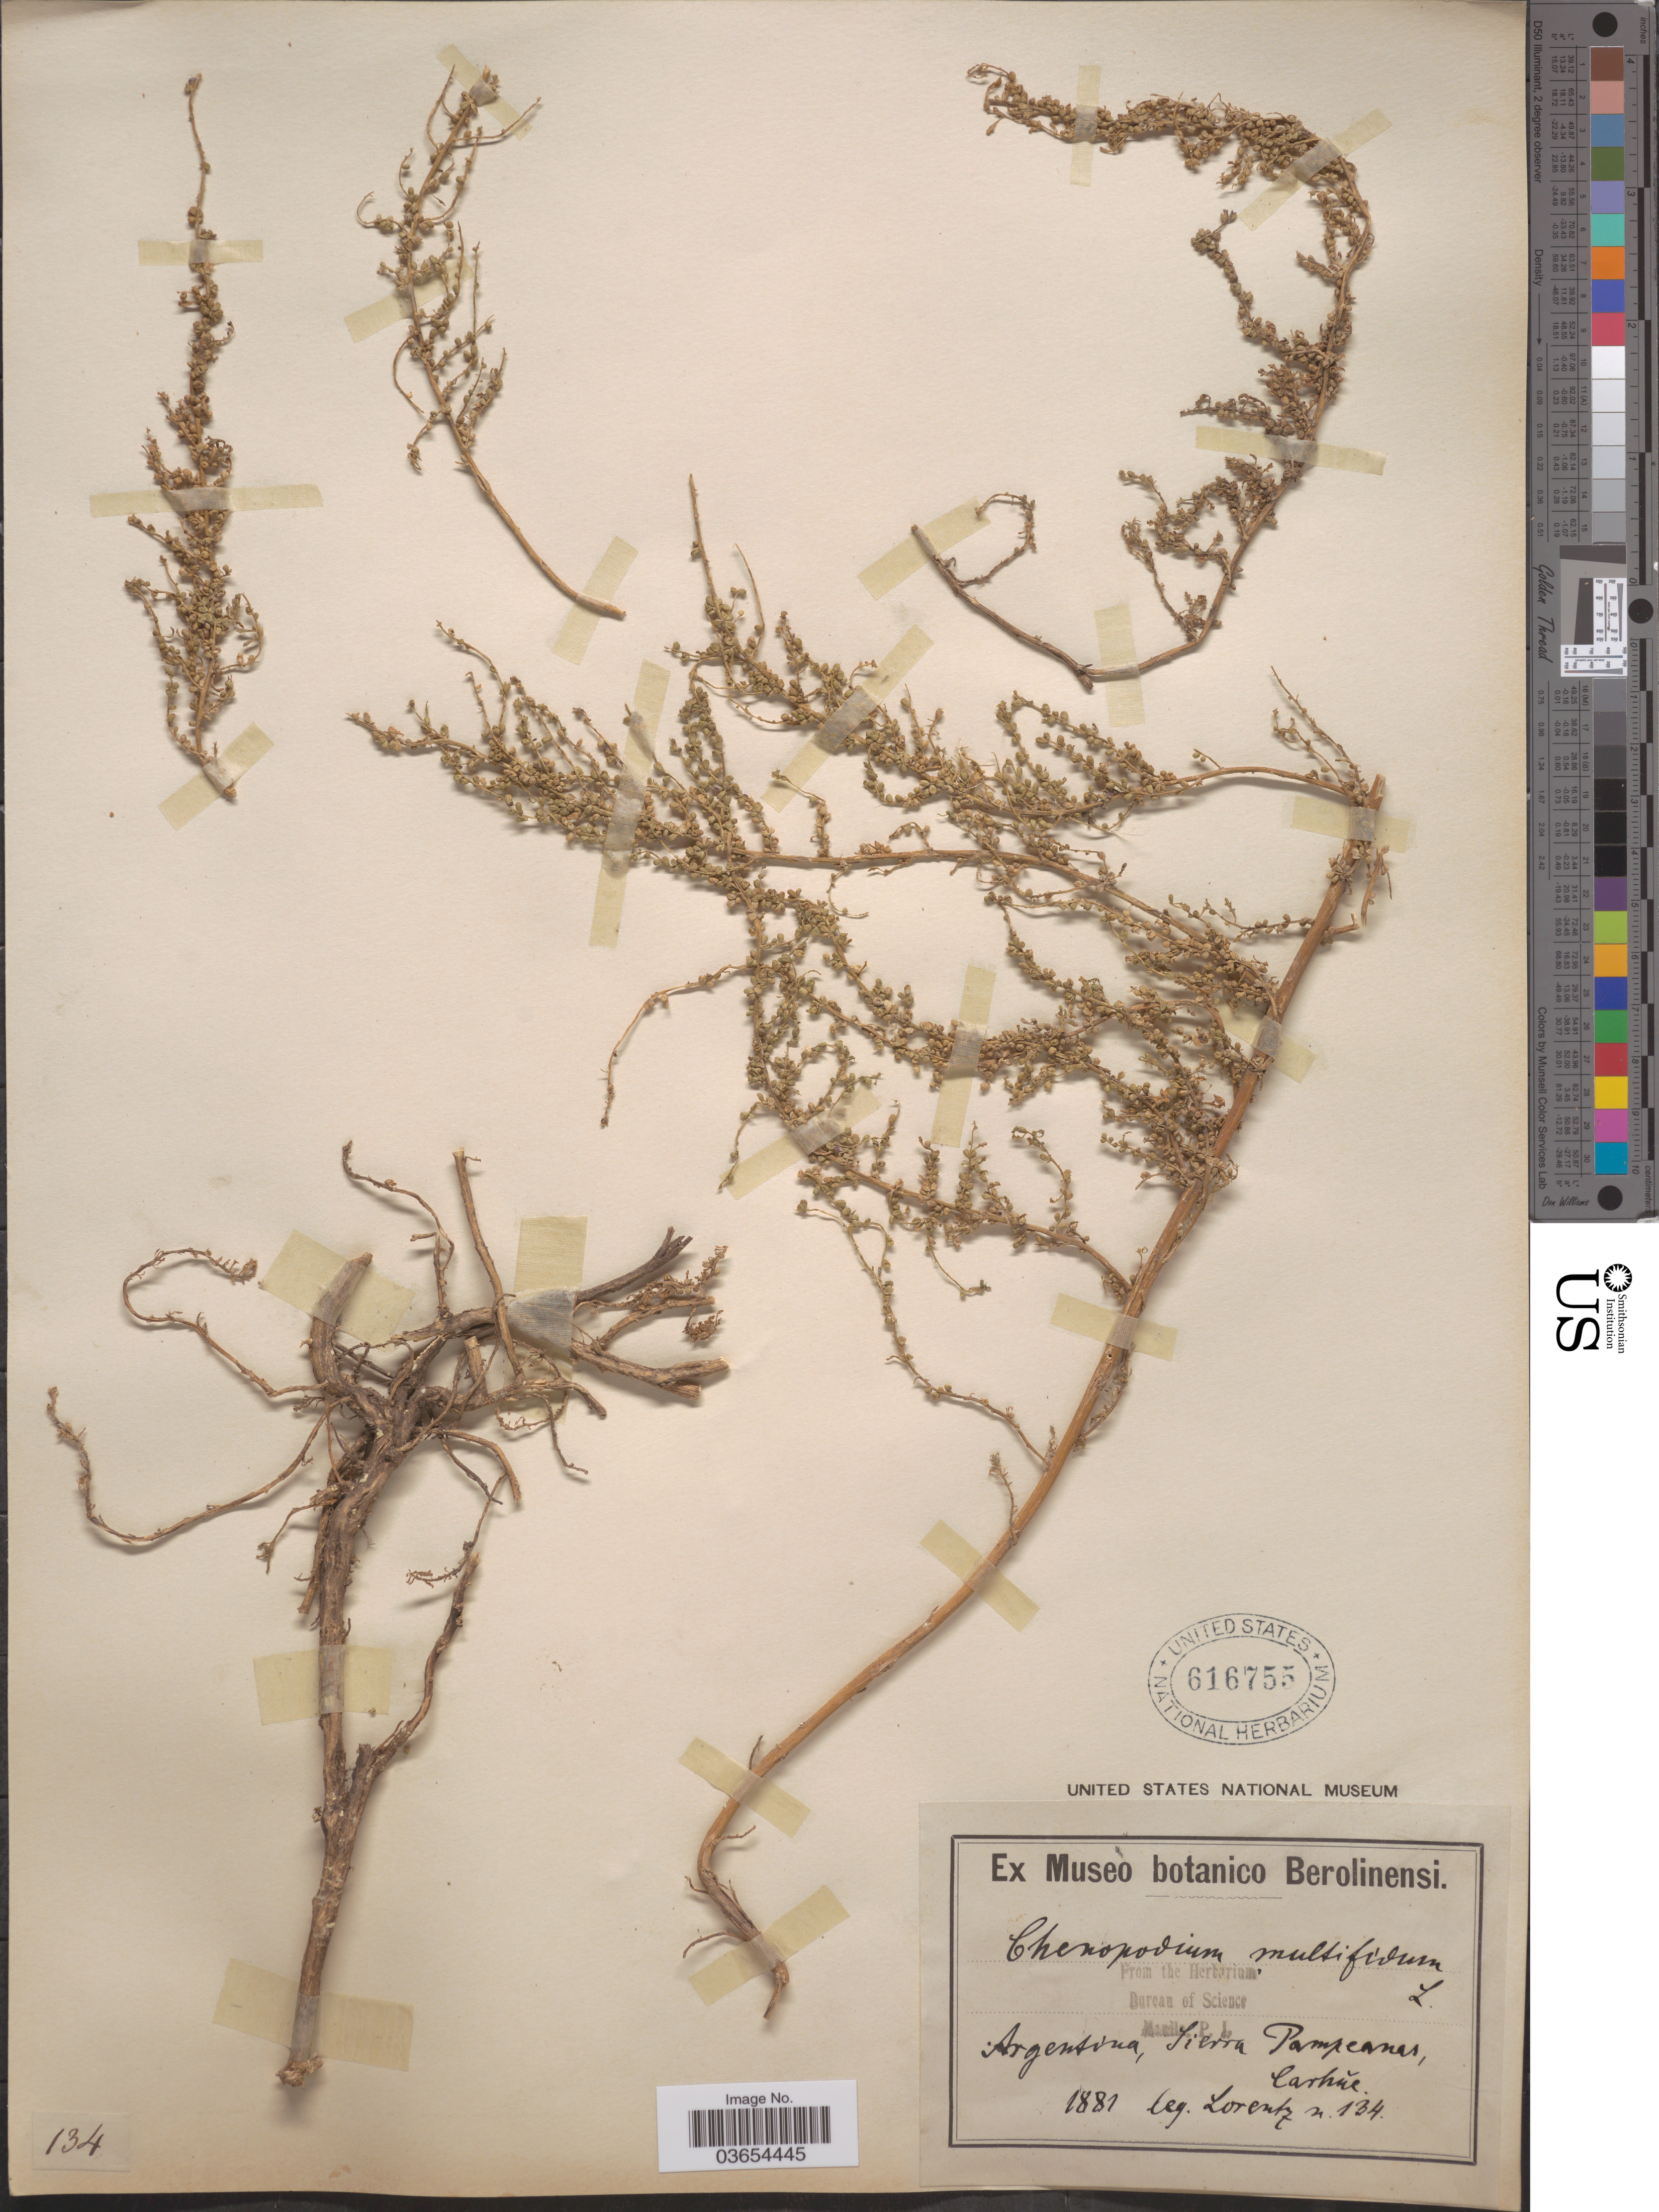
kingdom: Plantae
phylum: Tracheophyta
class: Magnoliopsida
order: Caryophyllales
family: Amaranthaceae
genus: Chenopodium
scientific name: Chenopodium ambrosioides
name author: L.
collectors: -. Lorentz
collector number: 134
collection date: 1881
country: Argentina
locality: Sierra Pampeanas, Carhŭe.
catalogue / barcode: US 616755